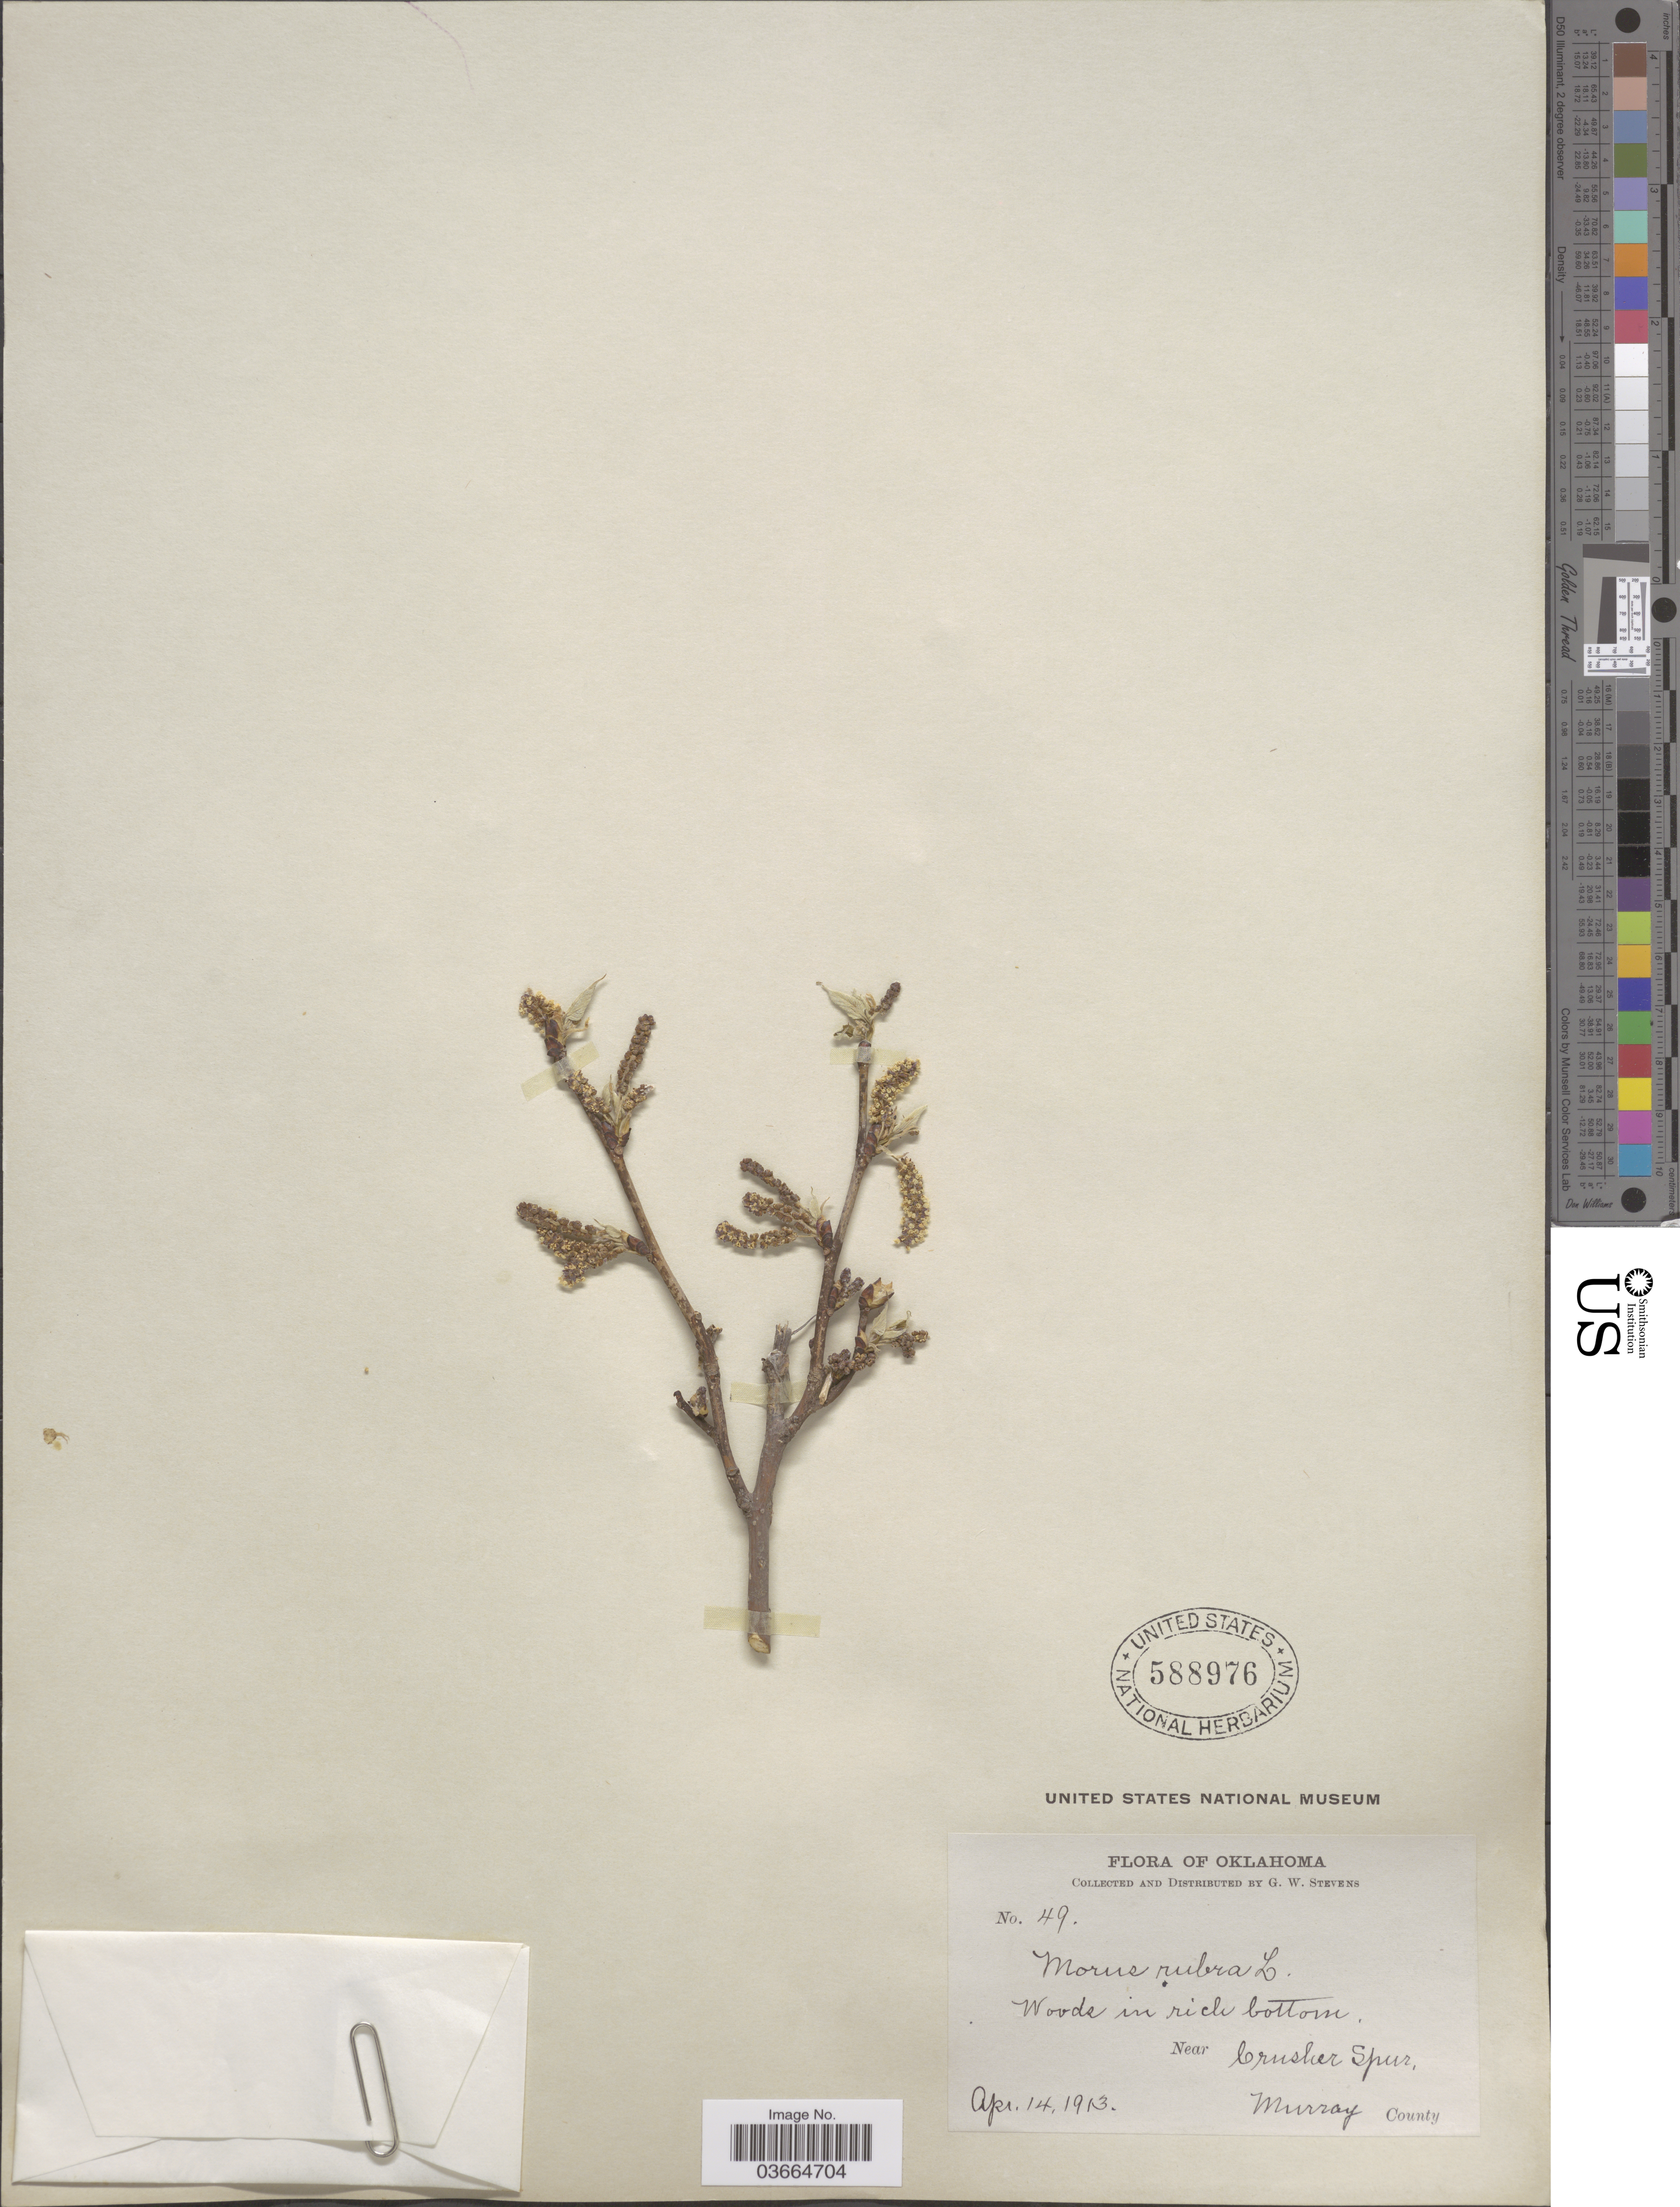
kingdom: Plantae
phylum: Tracheophyta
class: Magnoliopsida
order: Rosales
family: Moraceae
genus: Morus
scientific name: Morus rubra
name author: L.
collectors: G. W. Stevens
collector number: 49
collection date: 1913-04-14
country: United States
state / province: Oklahoma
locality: Woods in rich bottom. Near Crusher Spur, Murray County.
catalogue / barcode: US 588976